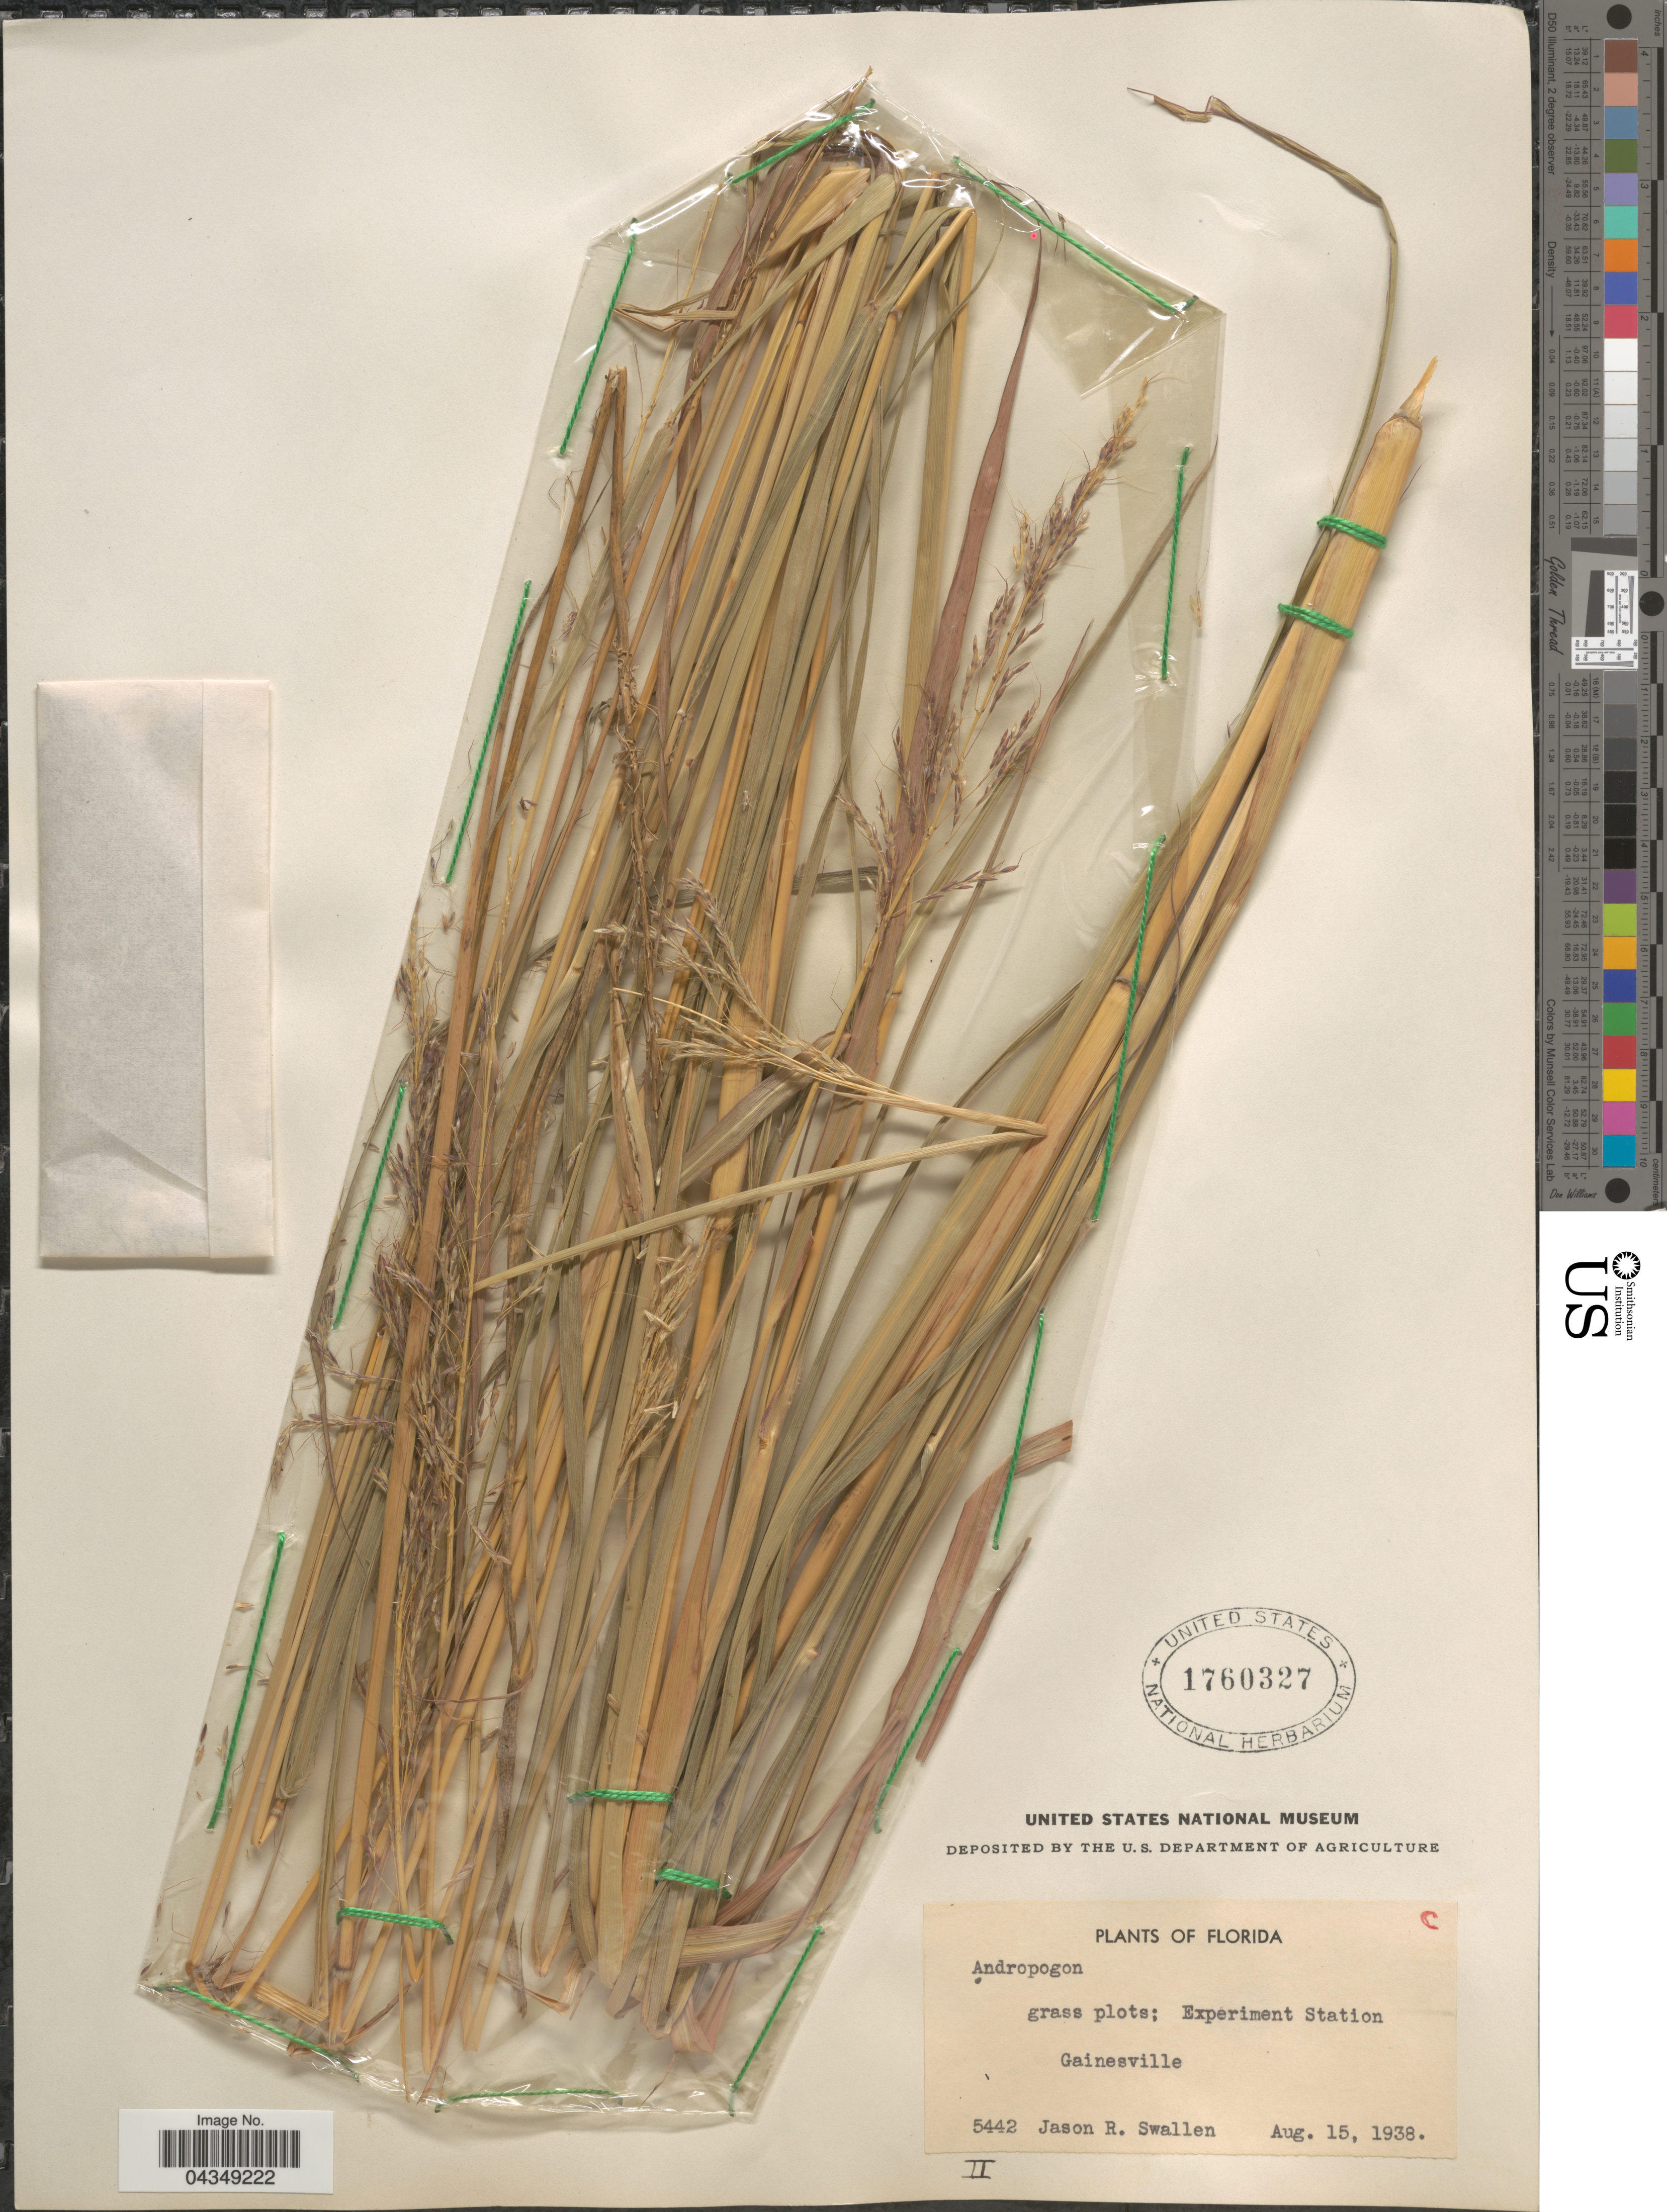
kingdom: Plantae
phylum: Tracheophyta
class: Liliopsida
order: Poales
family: Poaceae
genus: Bothriochloa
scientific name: Bothriochloa bladhii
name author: (Retz.) S.T. Blake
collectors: J. R. Swallen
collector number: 5442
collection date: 1938-08-15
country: United States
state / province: Florida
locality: Grass plots; Experiment Station. Gainesville.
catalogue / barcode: US 1760327